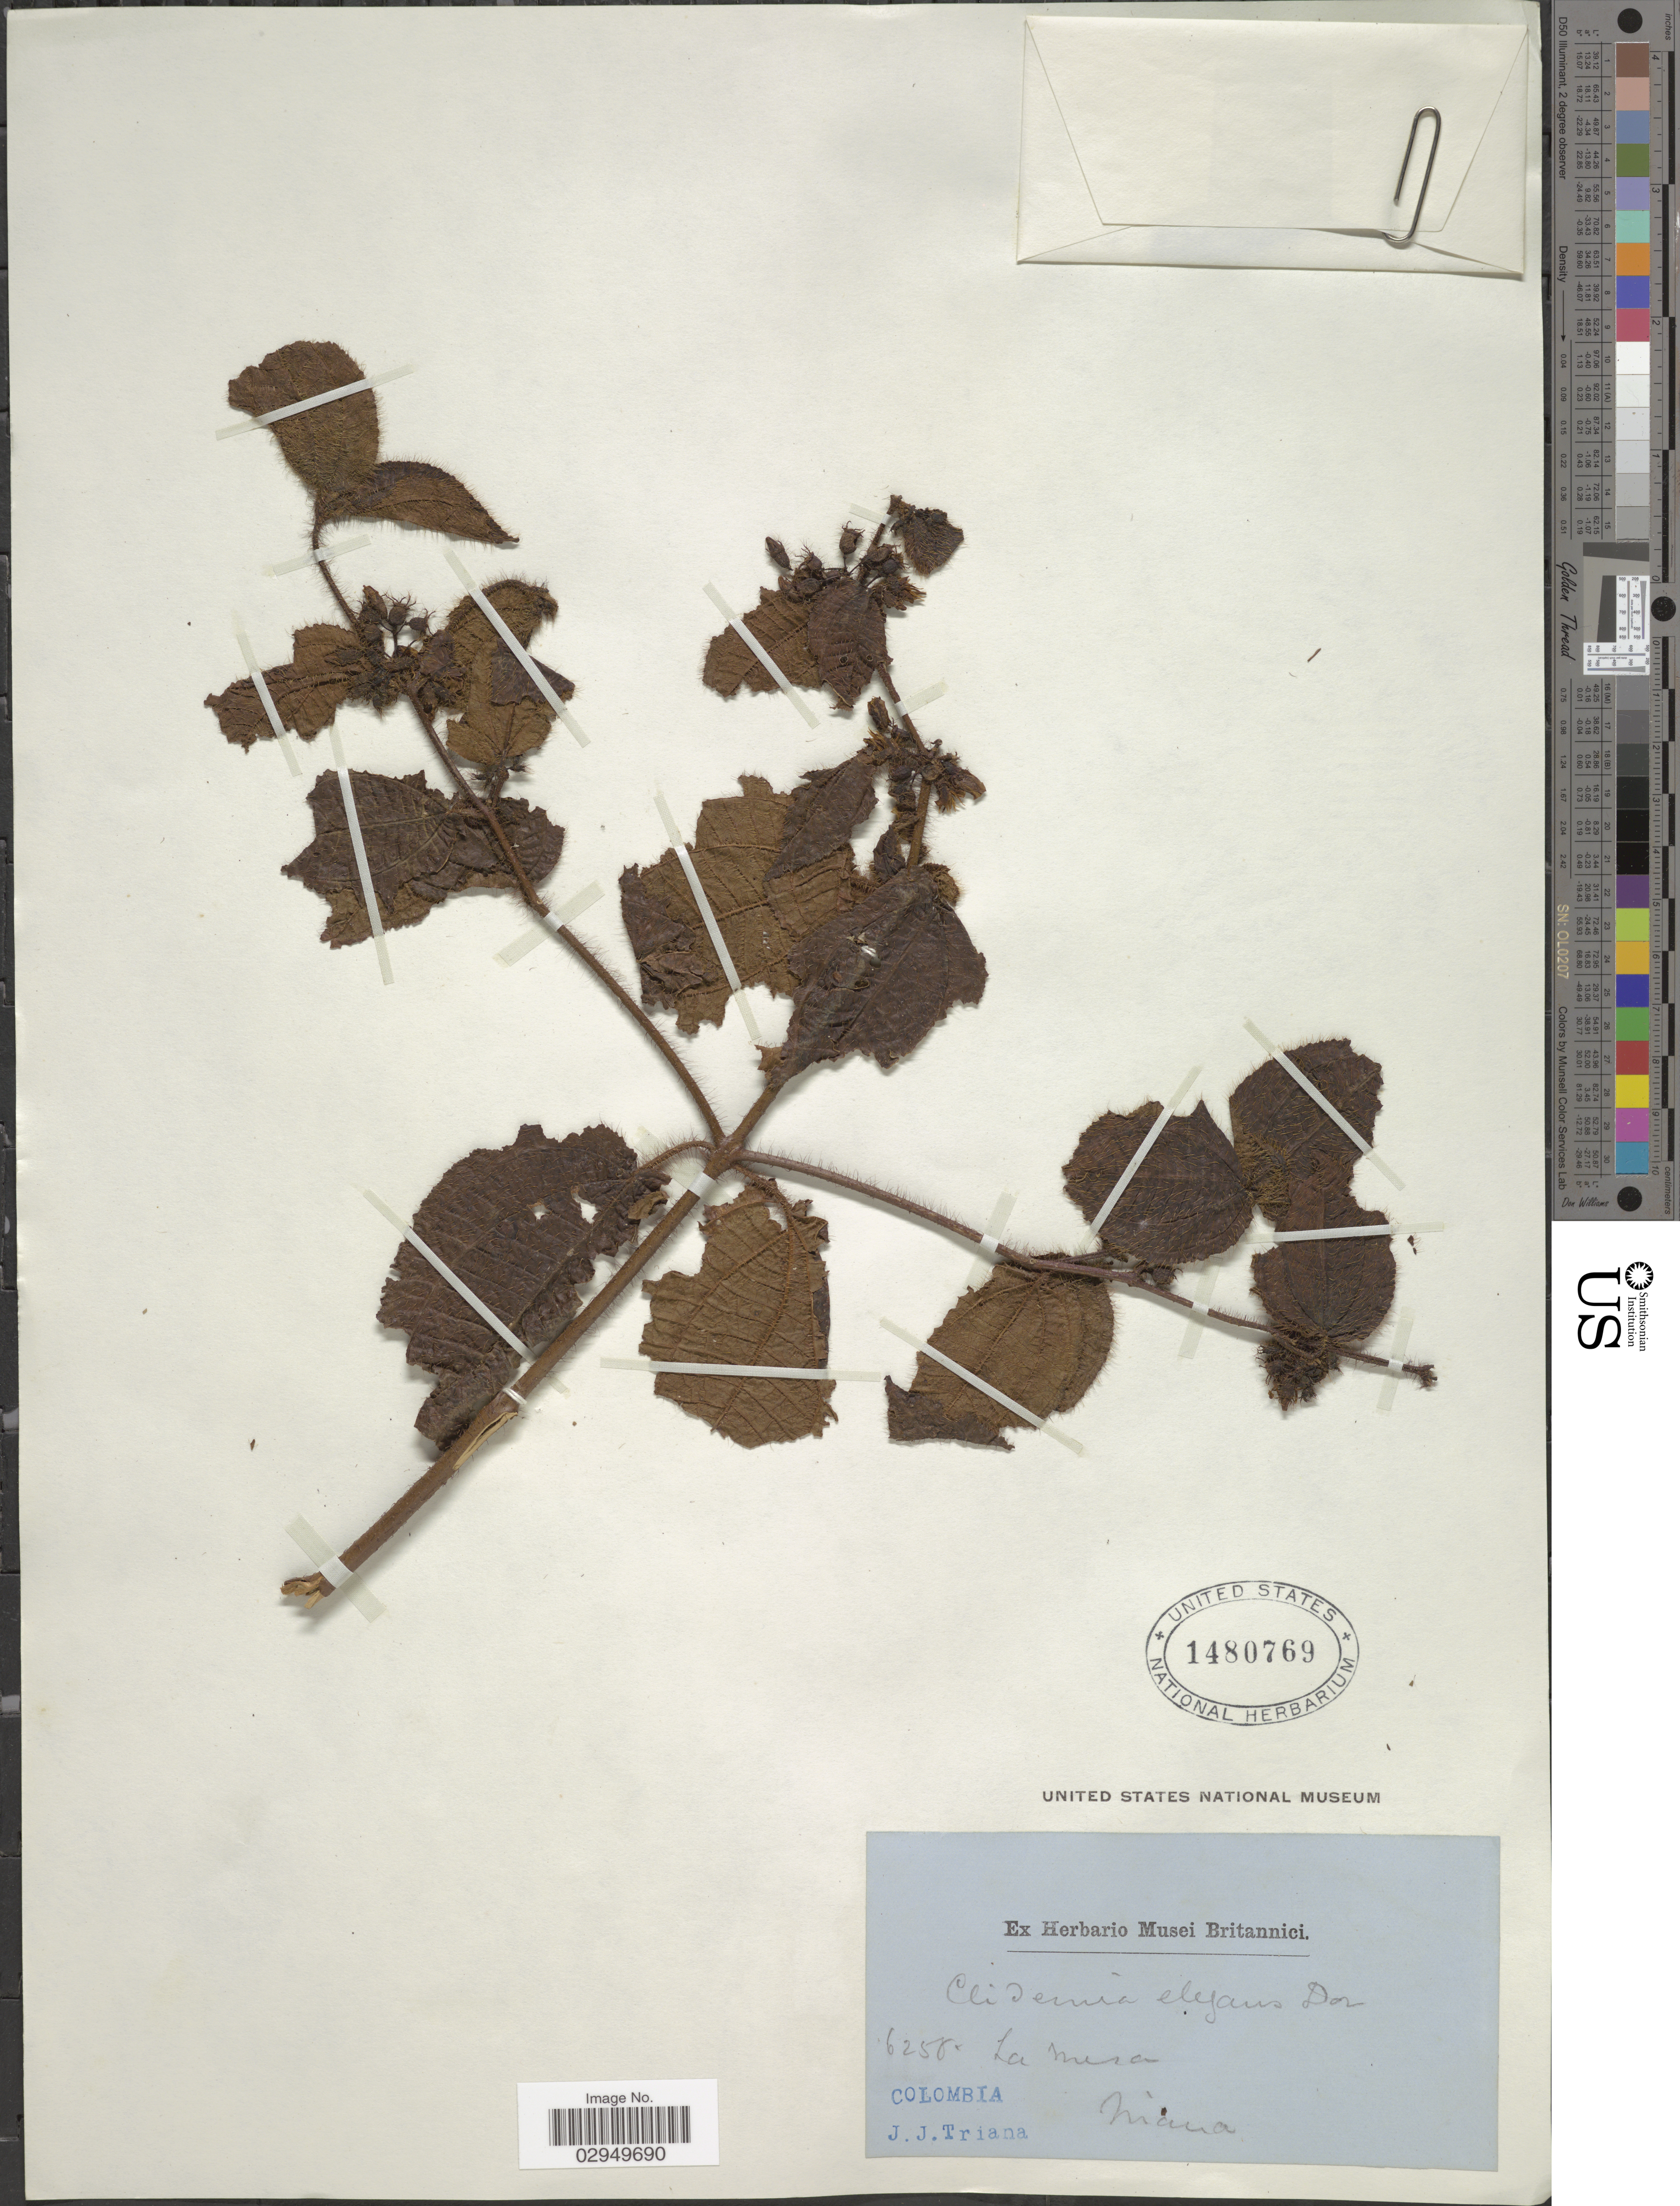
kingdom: Plantae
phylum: Tracheophyta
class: Magnoliopsida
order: Myrtales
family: Melastomataceae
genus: Clidemia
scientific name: Clidemia hirta var. elegans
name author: (Aubl.) Griseb.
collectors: J. J. Triana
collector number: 6258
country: Colombia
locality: La Mesa.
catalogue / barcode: US 1480769